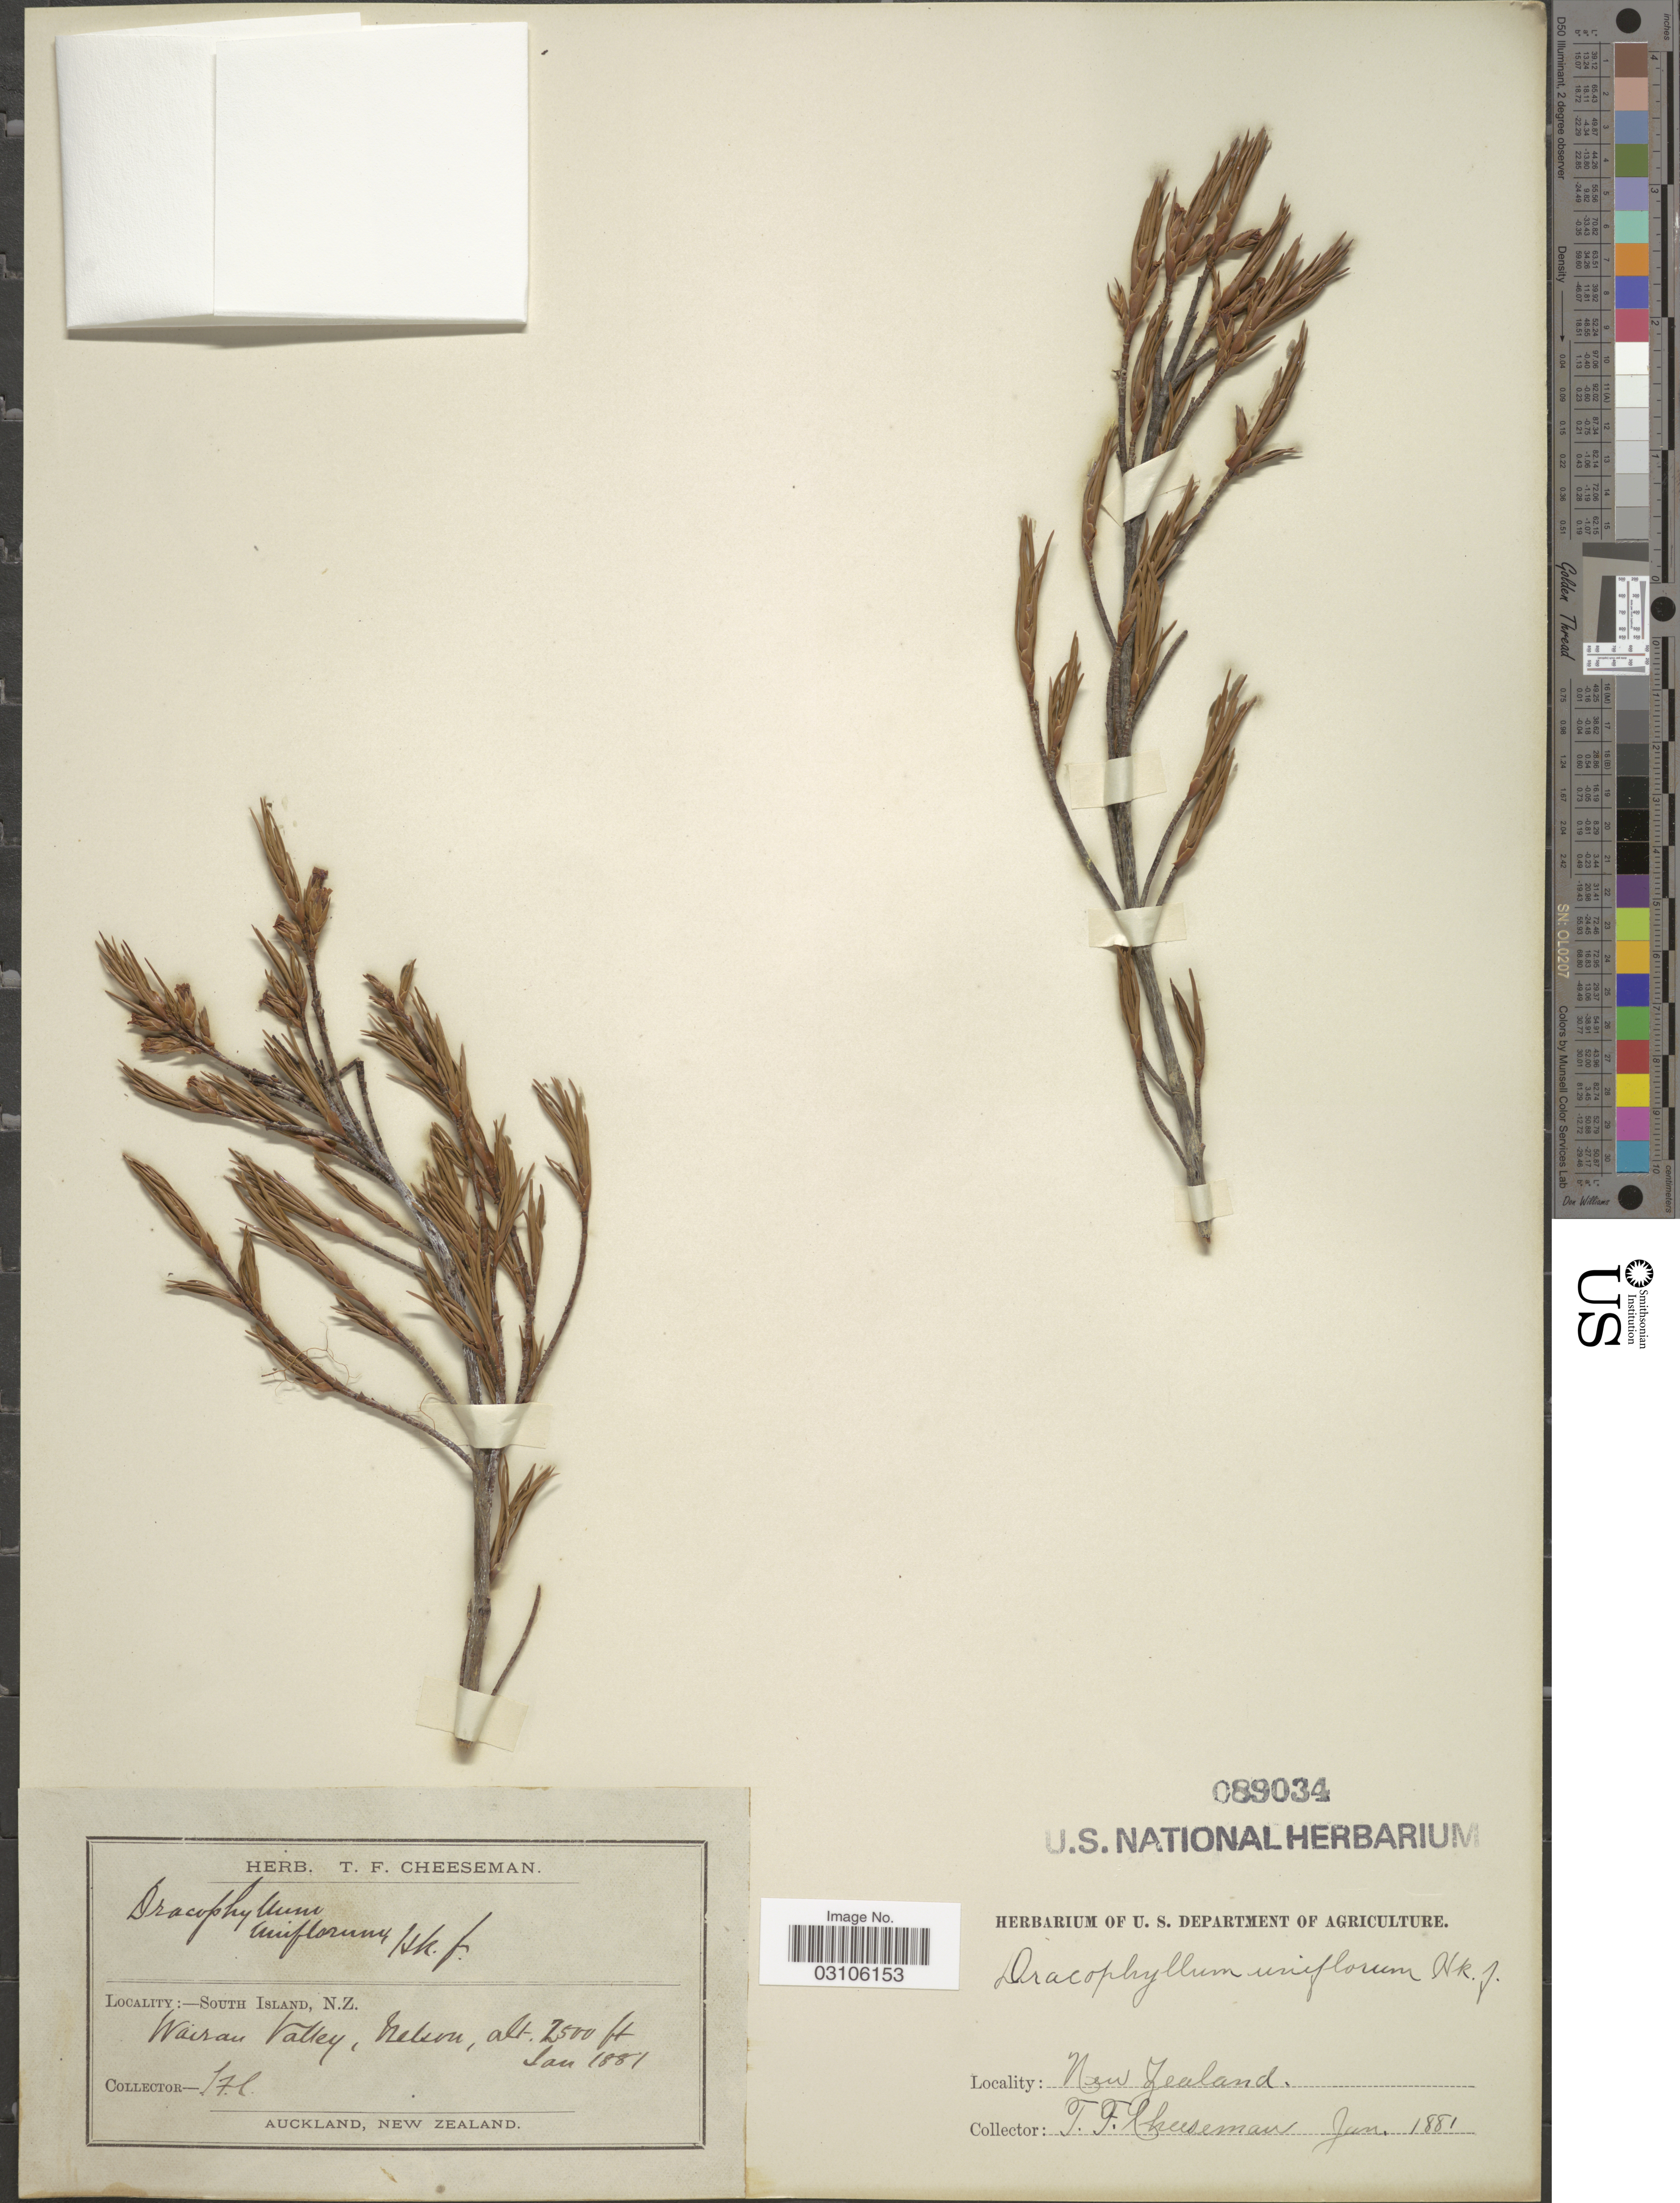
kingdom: Plantae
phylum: Tracheophyta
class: Magnoliopsida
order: Ericales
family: Ericaceae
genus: Dracophyllum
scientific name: Dracophyllum uniflorum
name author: Hook. f.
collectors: T. F. Cheeseman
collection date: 1881-01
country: New Zealand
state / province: Nelson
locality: South Island, N.Z. Wairau Valley.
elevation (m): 762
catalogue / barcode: US 89034